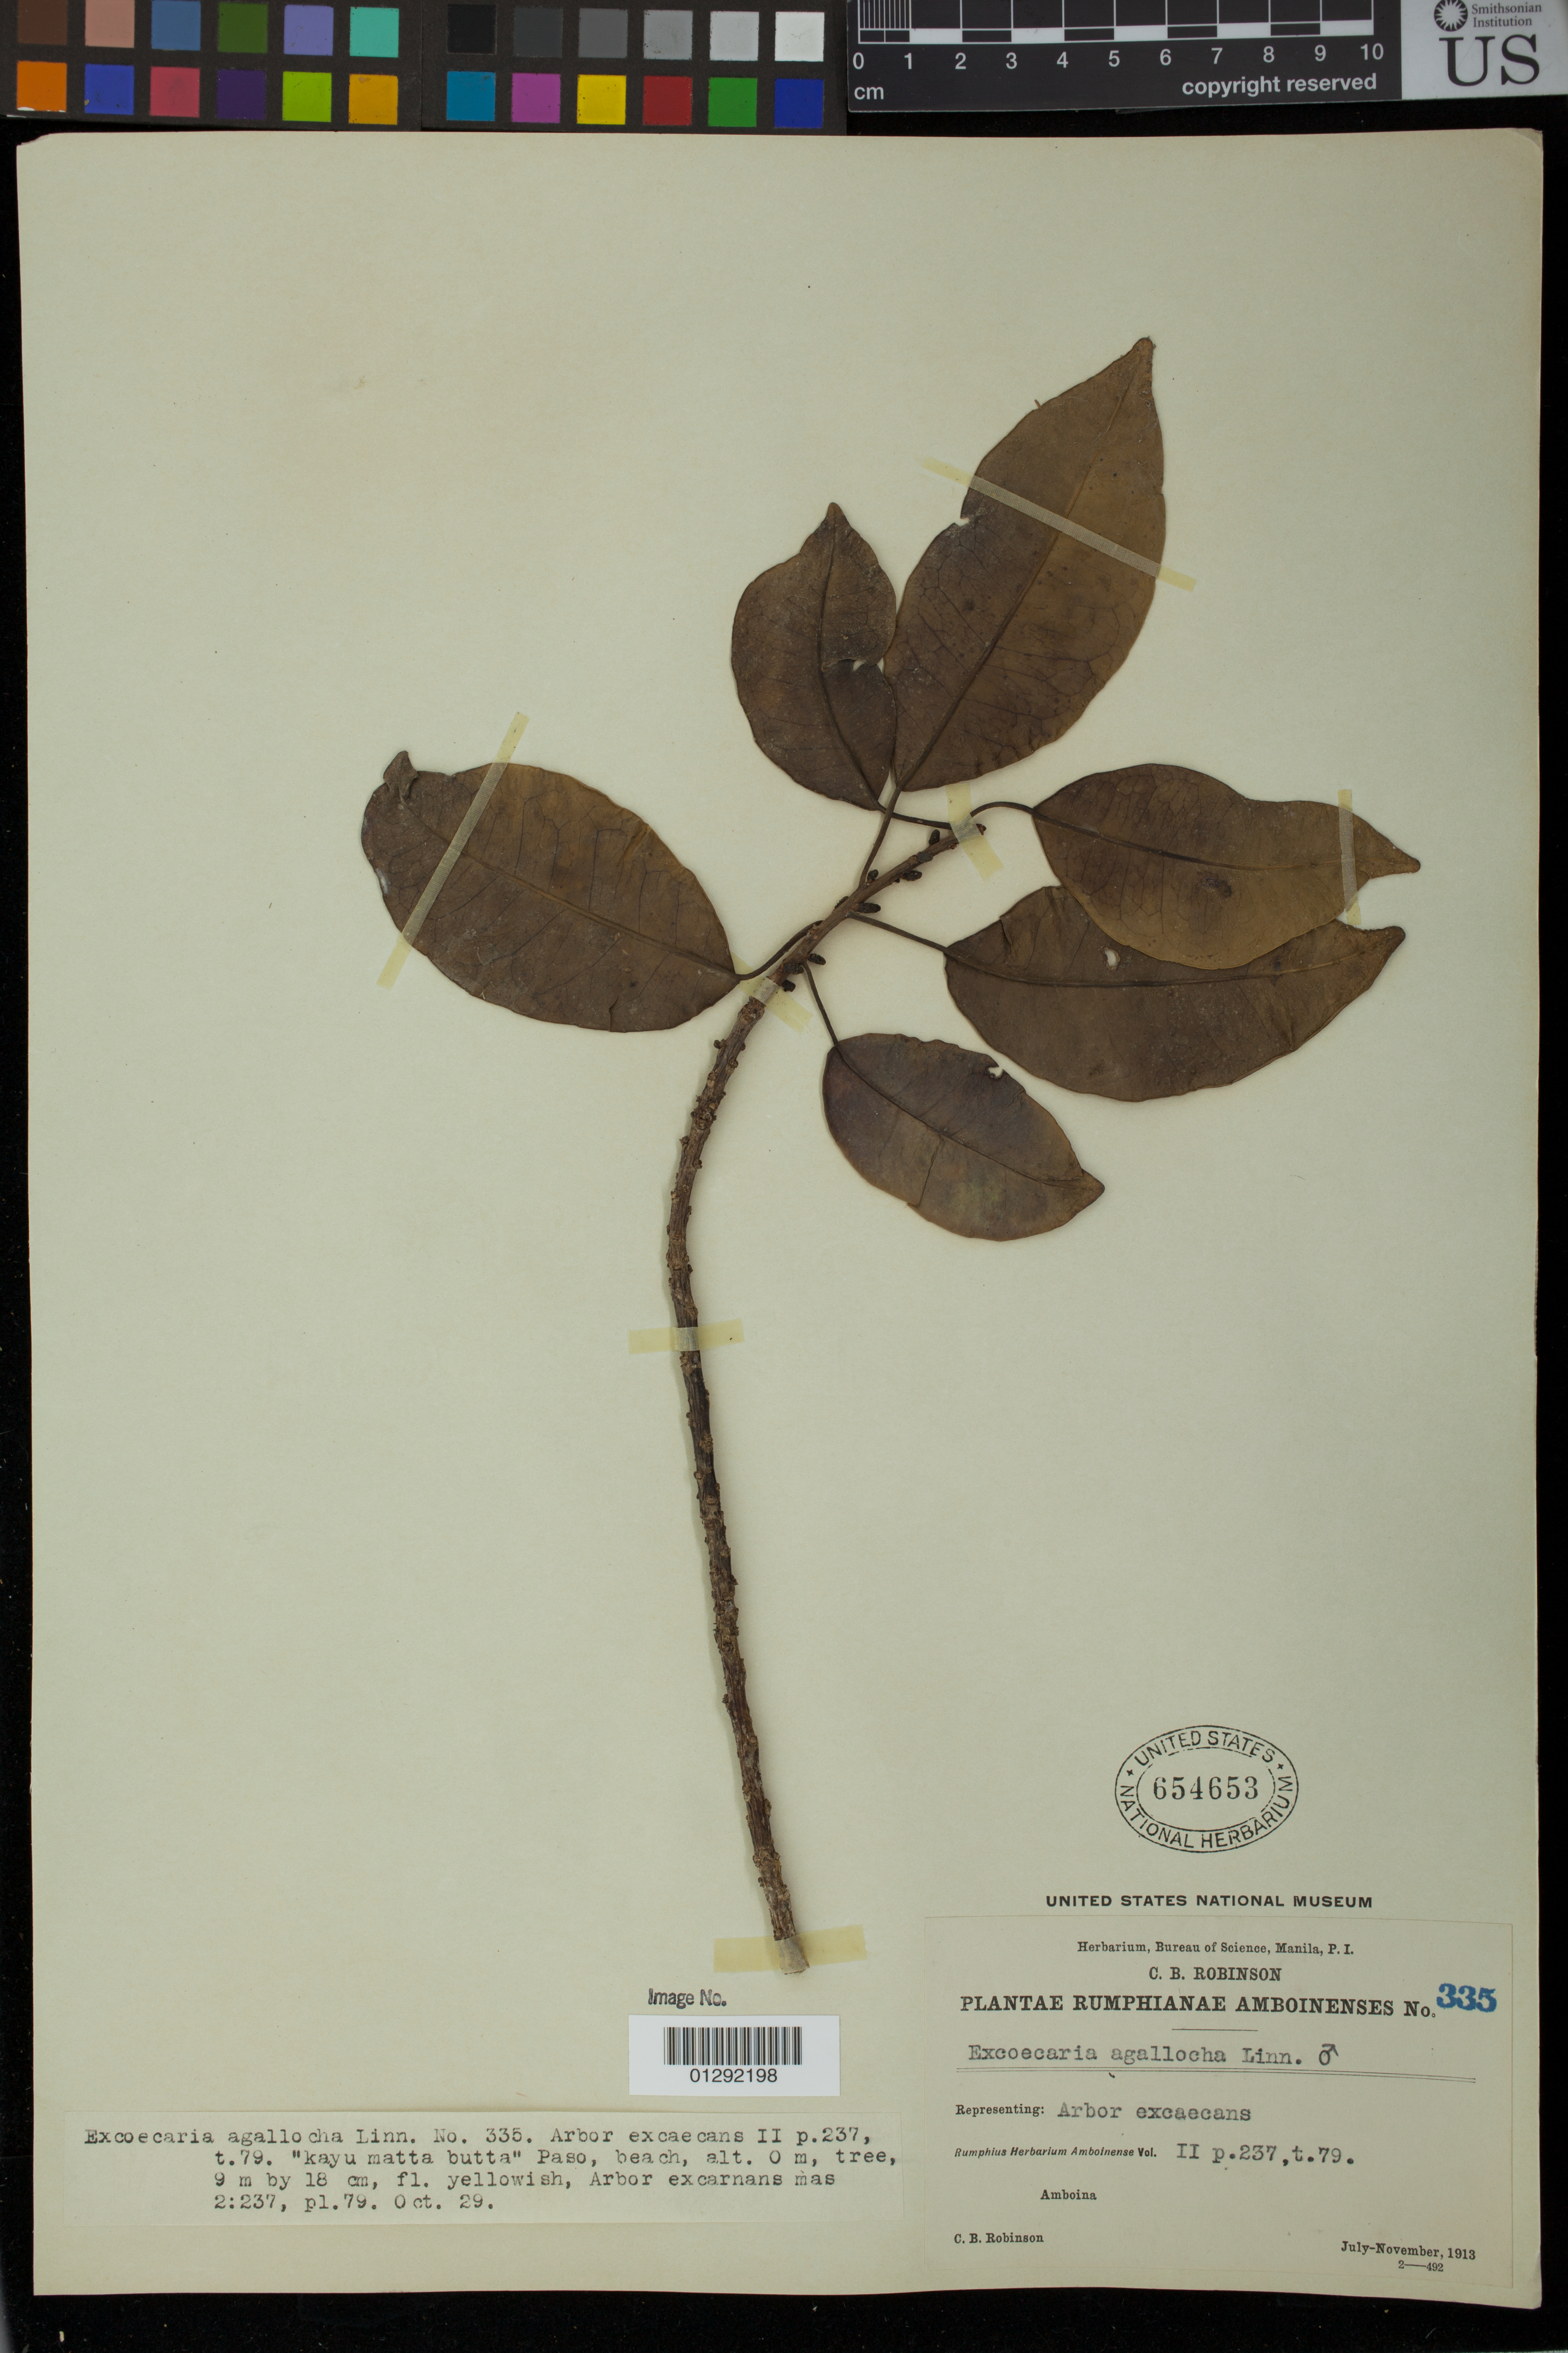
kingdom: Plantae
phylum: Tracheophyta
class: Magnoliopsida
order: Malpighiales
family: Euphorbiaceae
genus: Excoecaria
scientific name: Excoecaria agallocha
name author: L.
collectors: C. Robinson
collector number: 335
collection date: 1913-10-29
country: Indonesia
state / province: Maluku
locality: Amboina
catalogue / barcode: US 654653